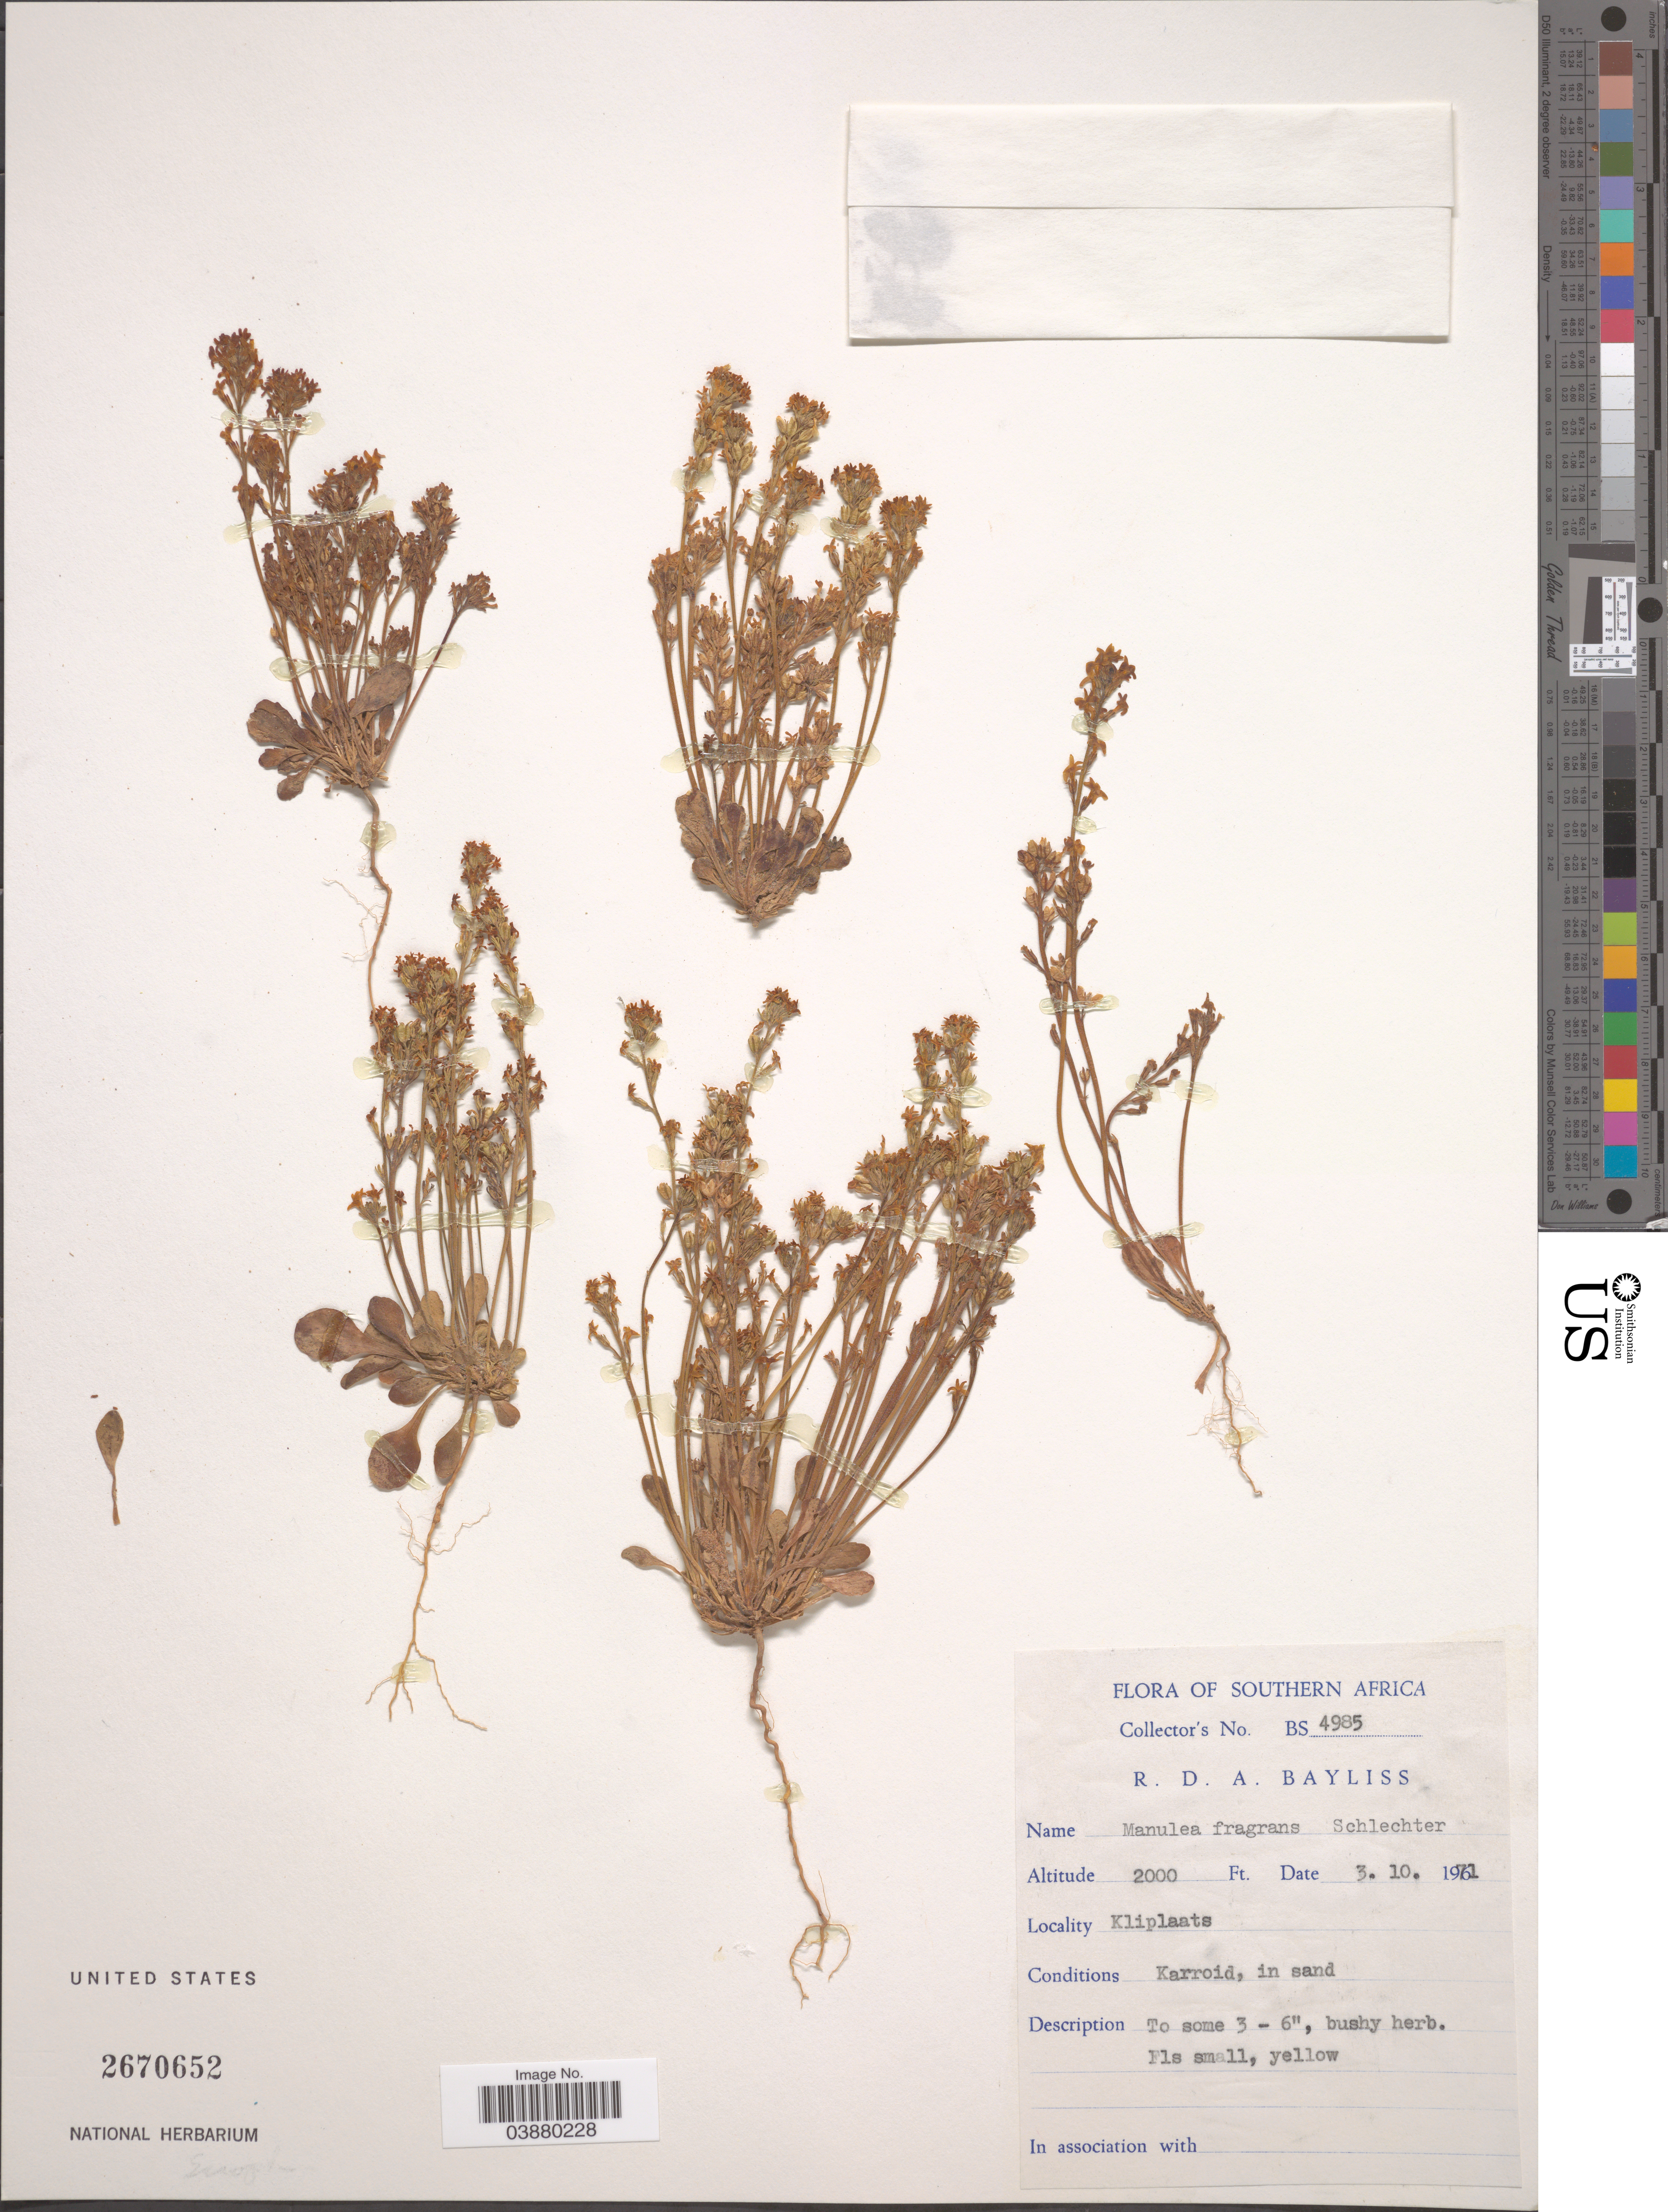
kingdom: Plantae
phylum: Tracheophyta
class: Magnoliopsida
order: Lamiales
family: Scrophulariaceae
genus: Manulea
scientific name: Manulea fragrans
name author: Schltr.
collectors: R. Bayliss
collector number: BS 4985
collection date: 1971-10-03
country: South Africa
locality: Southern Africa. Kliplaats.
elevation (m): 610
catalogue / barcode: US 2670652